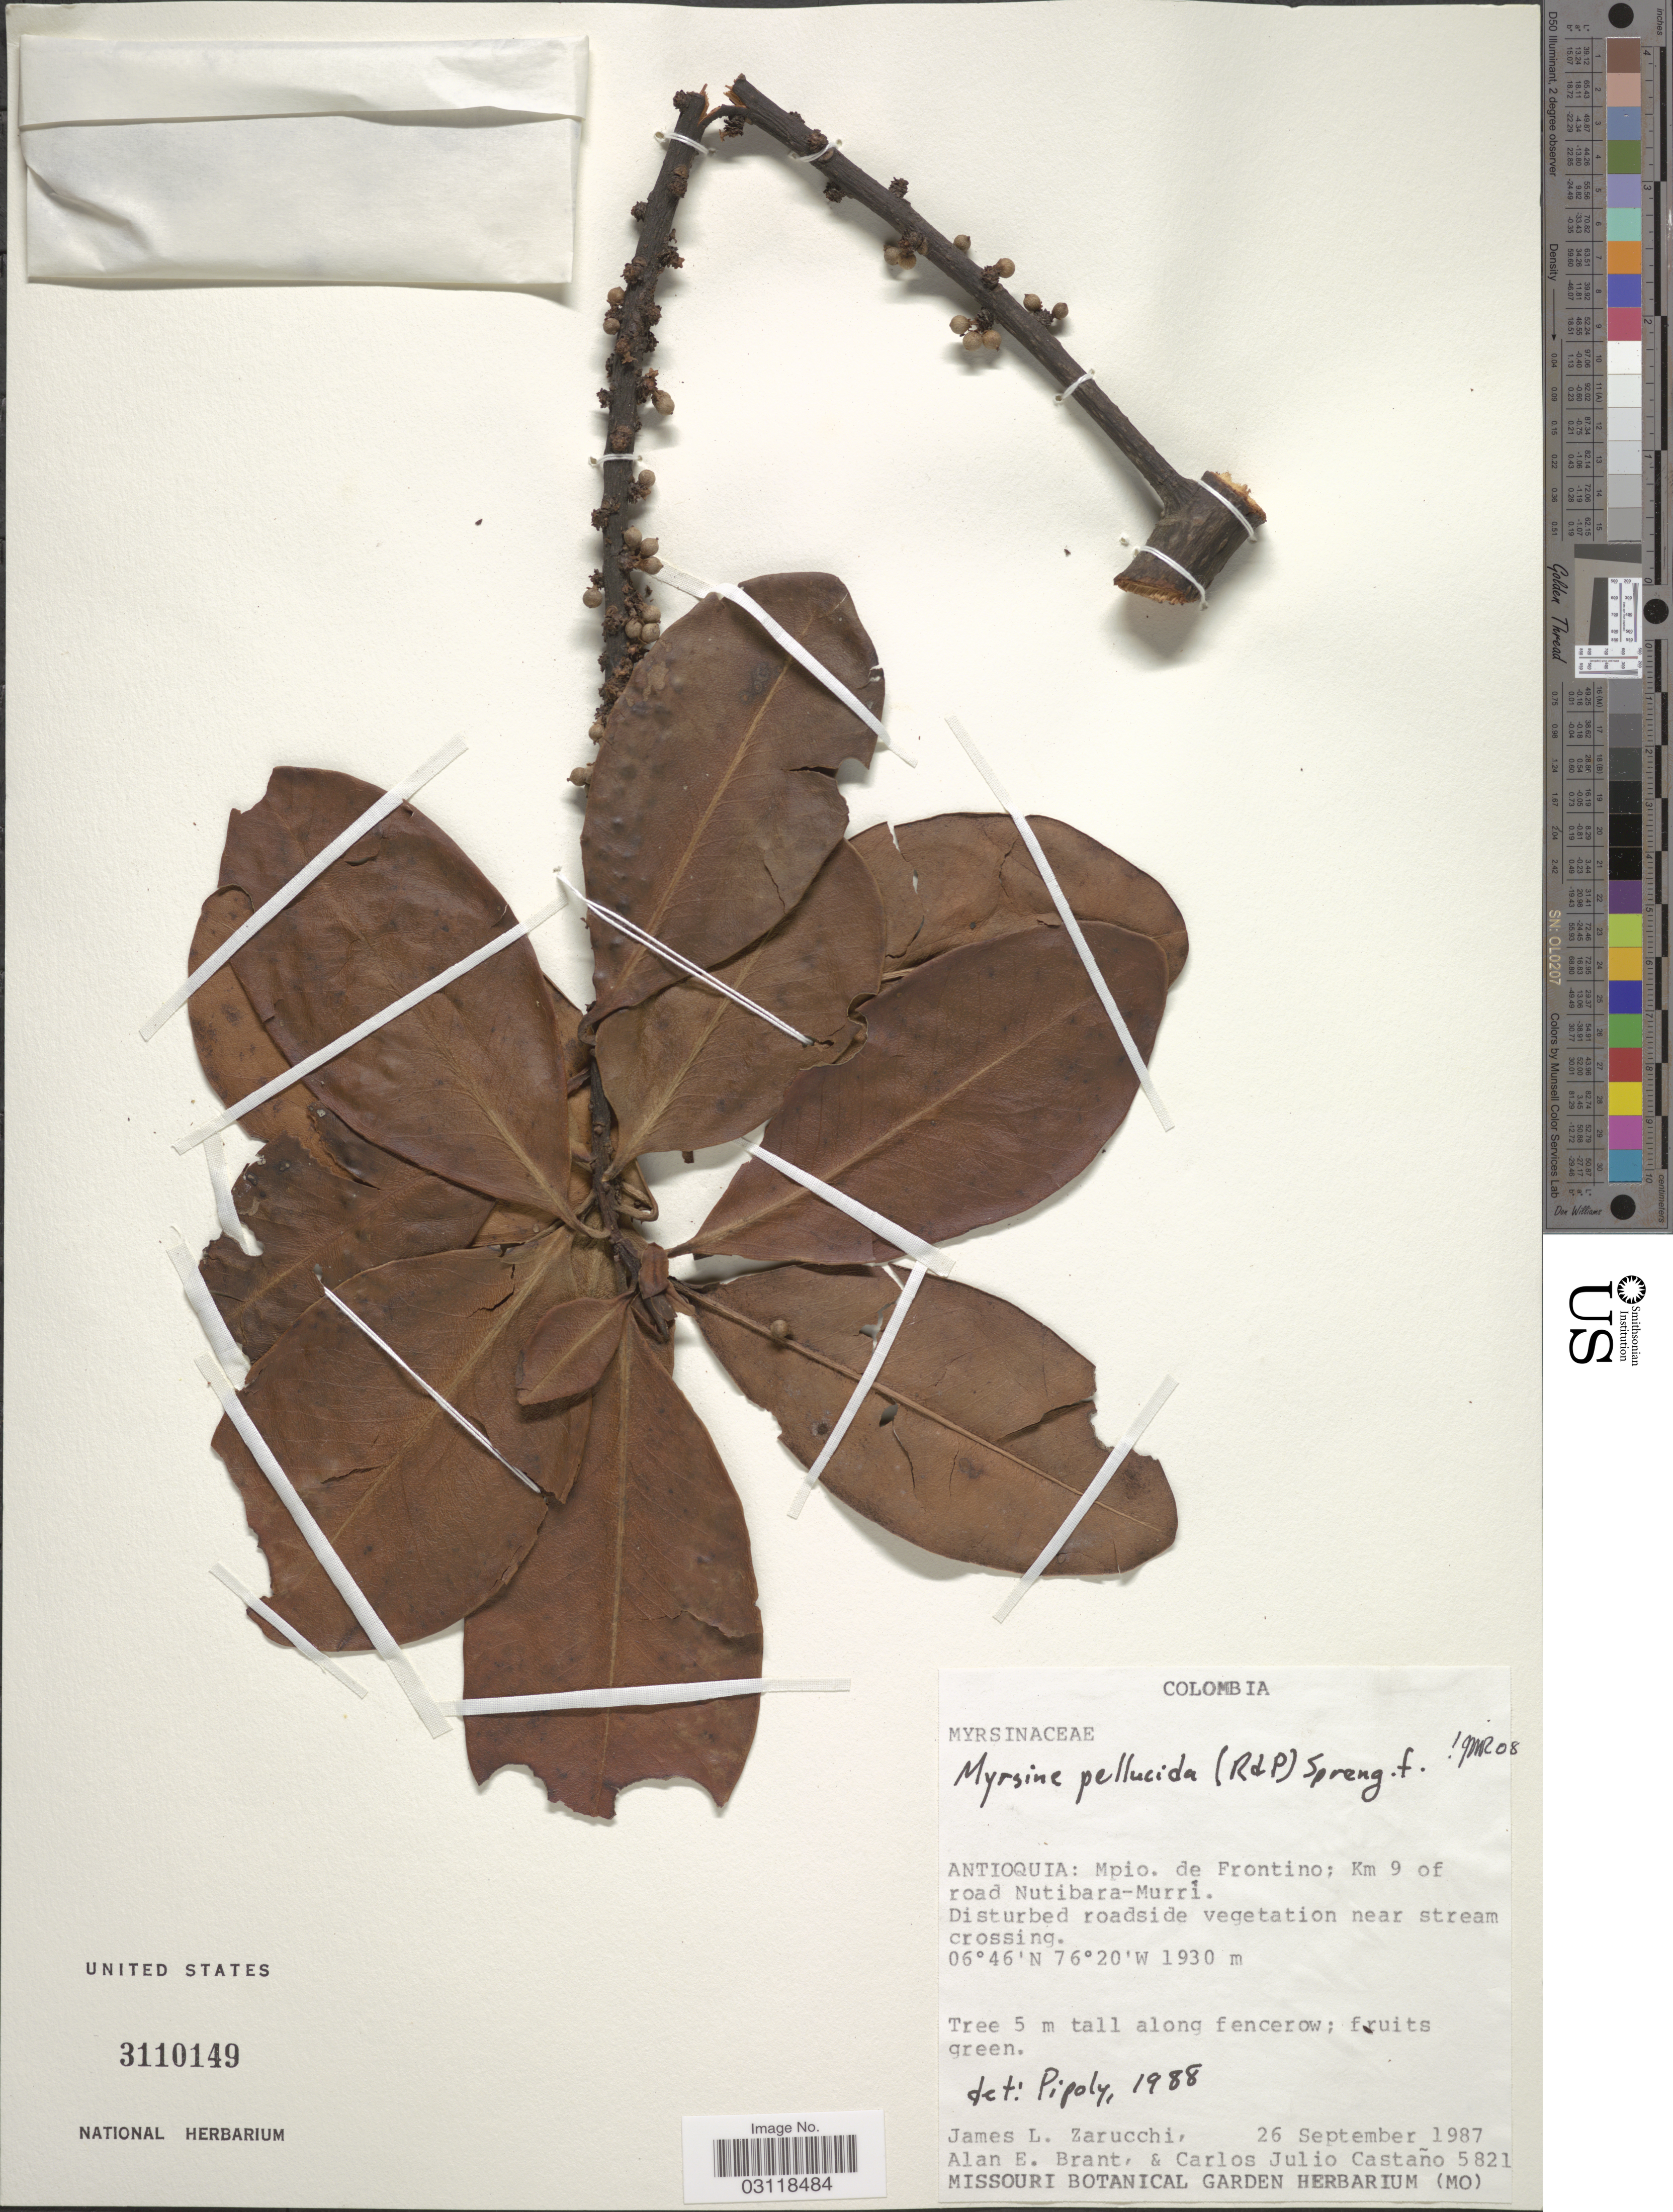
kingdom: Plantae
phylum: Tracheophyta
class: Magnoliopsida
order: Ericales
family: Primulaceae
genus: Rapanea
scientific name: Rapanea pellucida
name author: (Ruiz & Pav.) Mez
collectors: J. L. Zarucchi, A. Brant & C. Castaño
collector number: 5821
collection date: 1987-09-26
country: Colombia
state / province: Antioquia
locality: Mpio. de Frontino; Km 9 of road Nutibara-Murrí.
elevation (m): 1930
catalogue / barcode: US 3110149